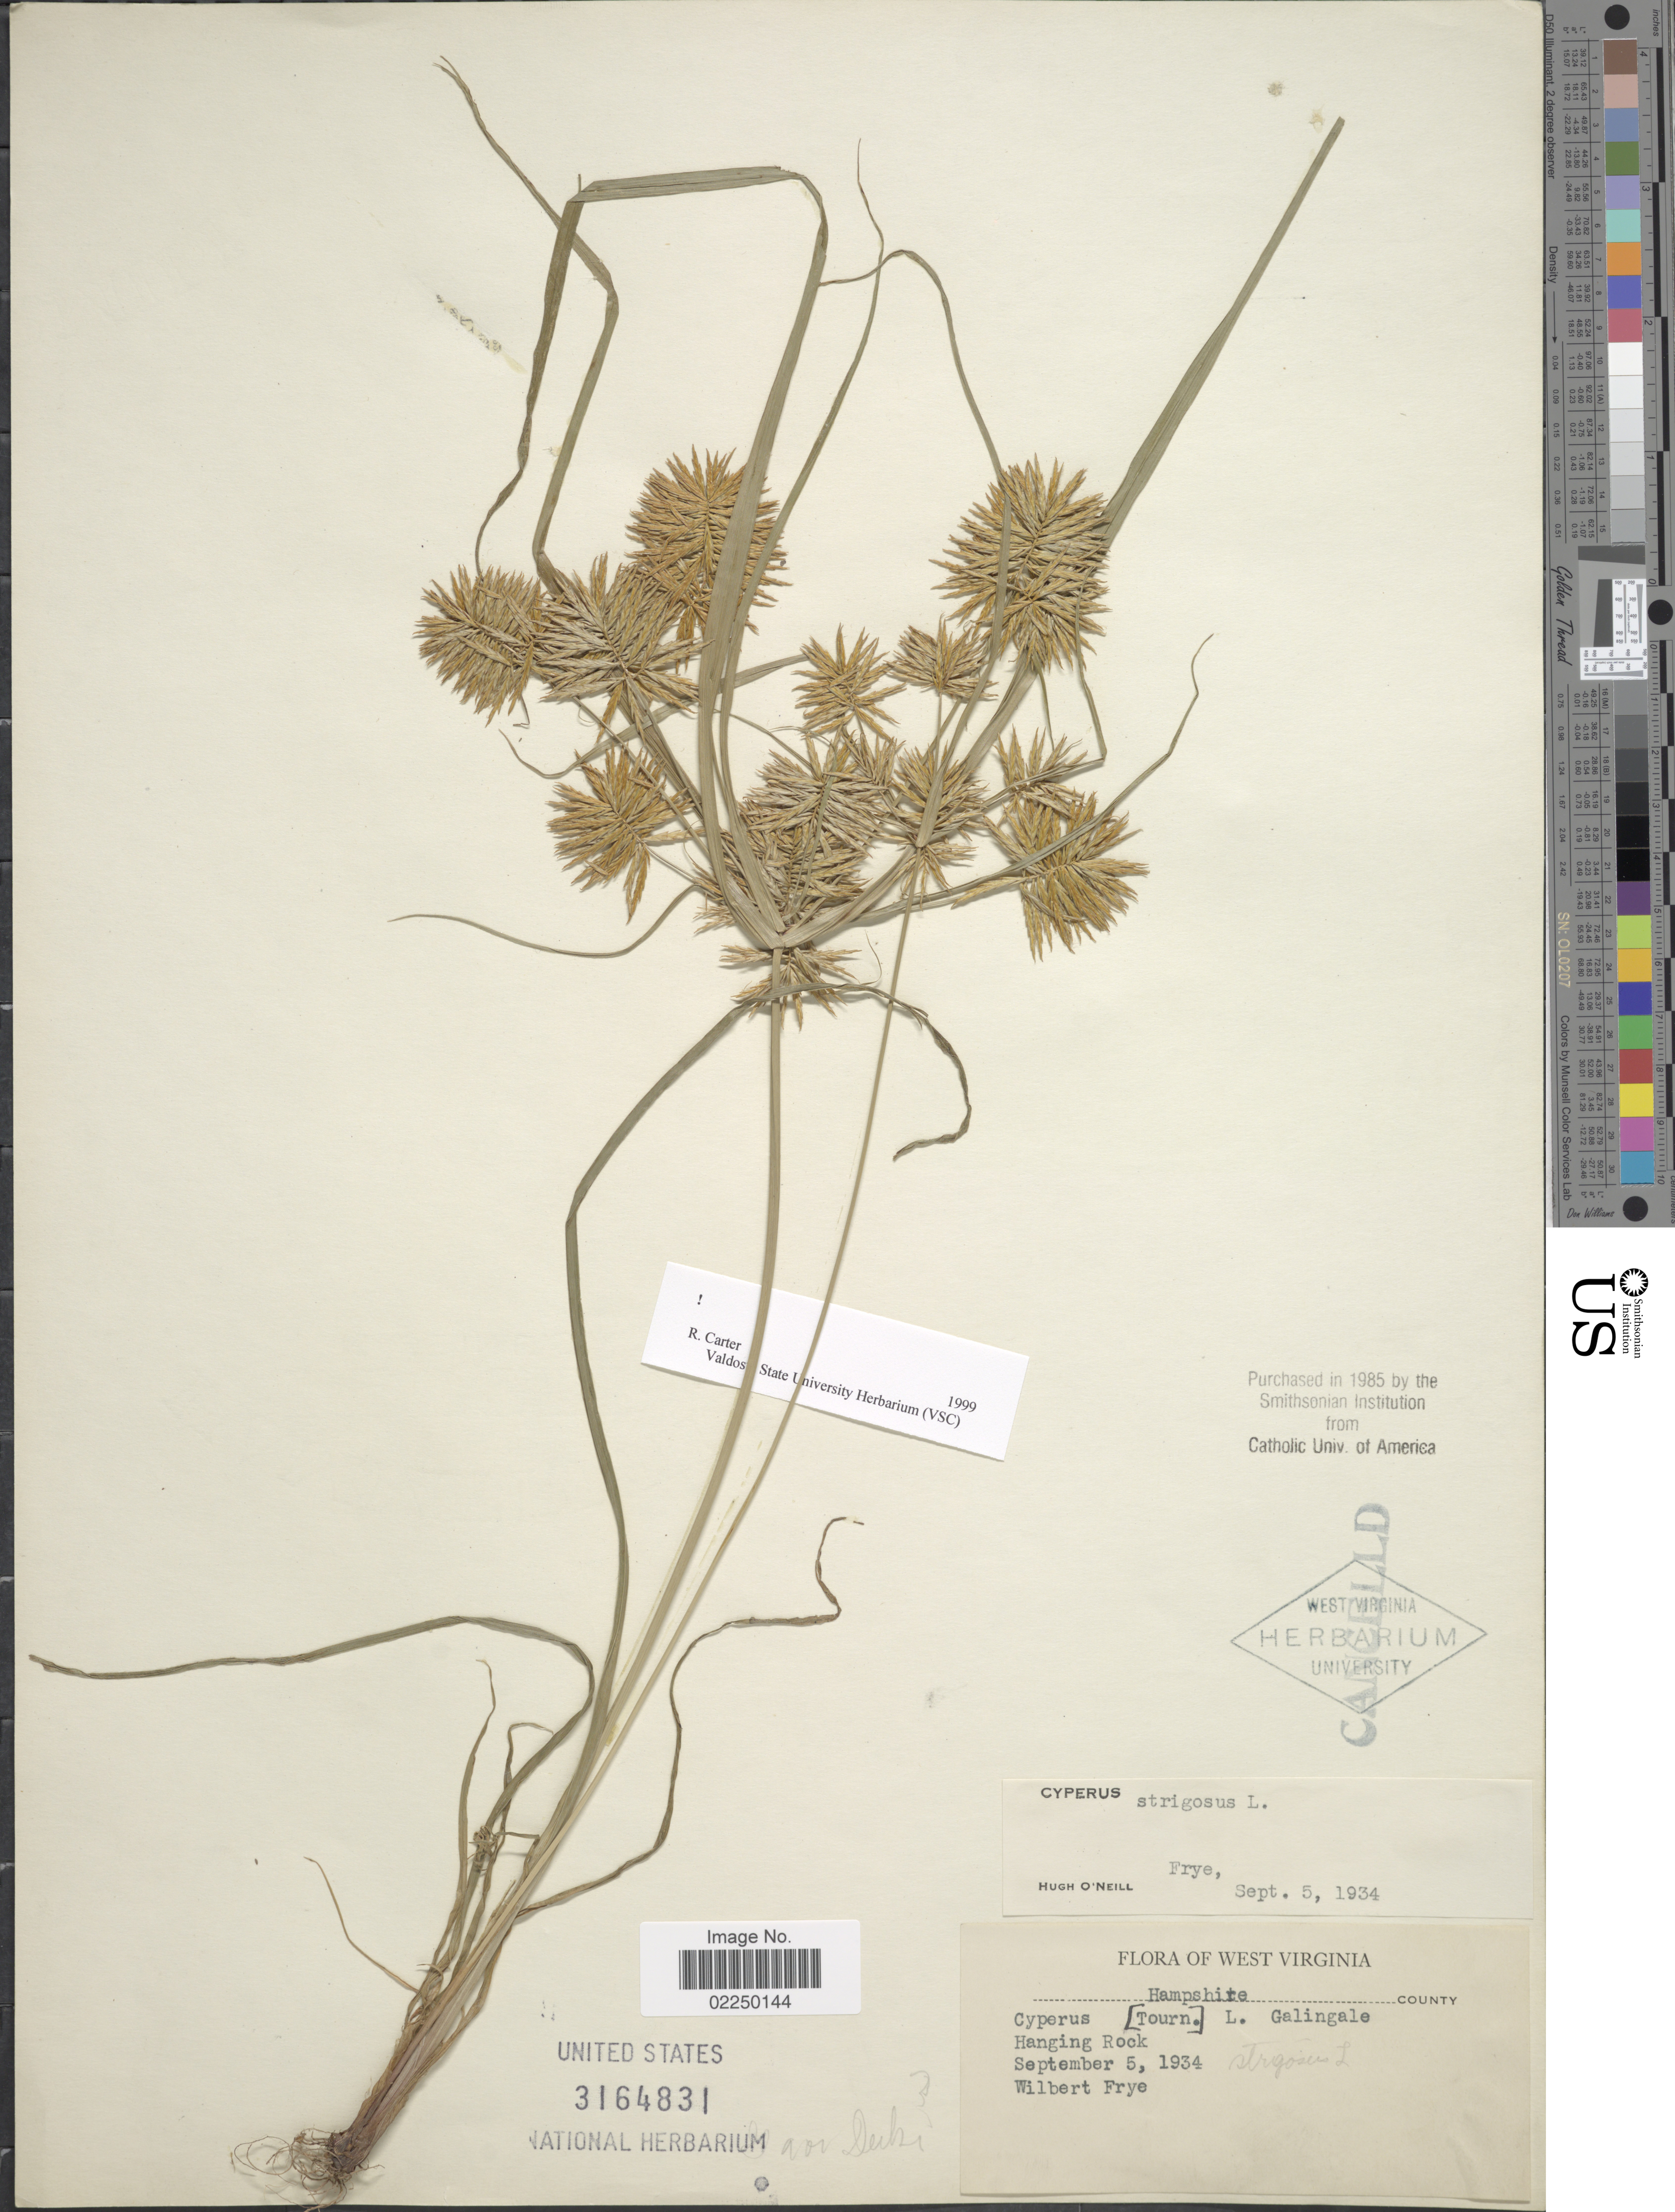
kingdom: Plantae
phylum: Tracheophyta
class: Liliopsida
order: Poales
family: Cyperaceae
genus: Cyperus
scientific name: Cyperus strigosus L.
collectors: W. Frye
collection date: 1934-09-05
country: United States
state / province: West Virginia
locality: Hanging Rock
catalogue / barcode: US 3164831